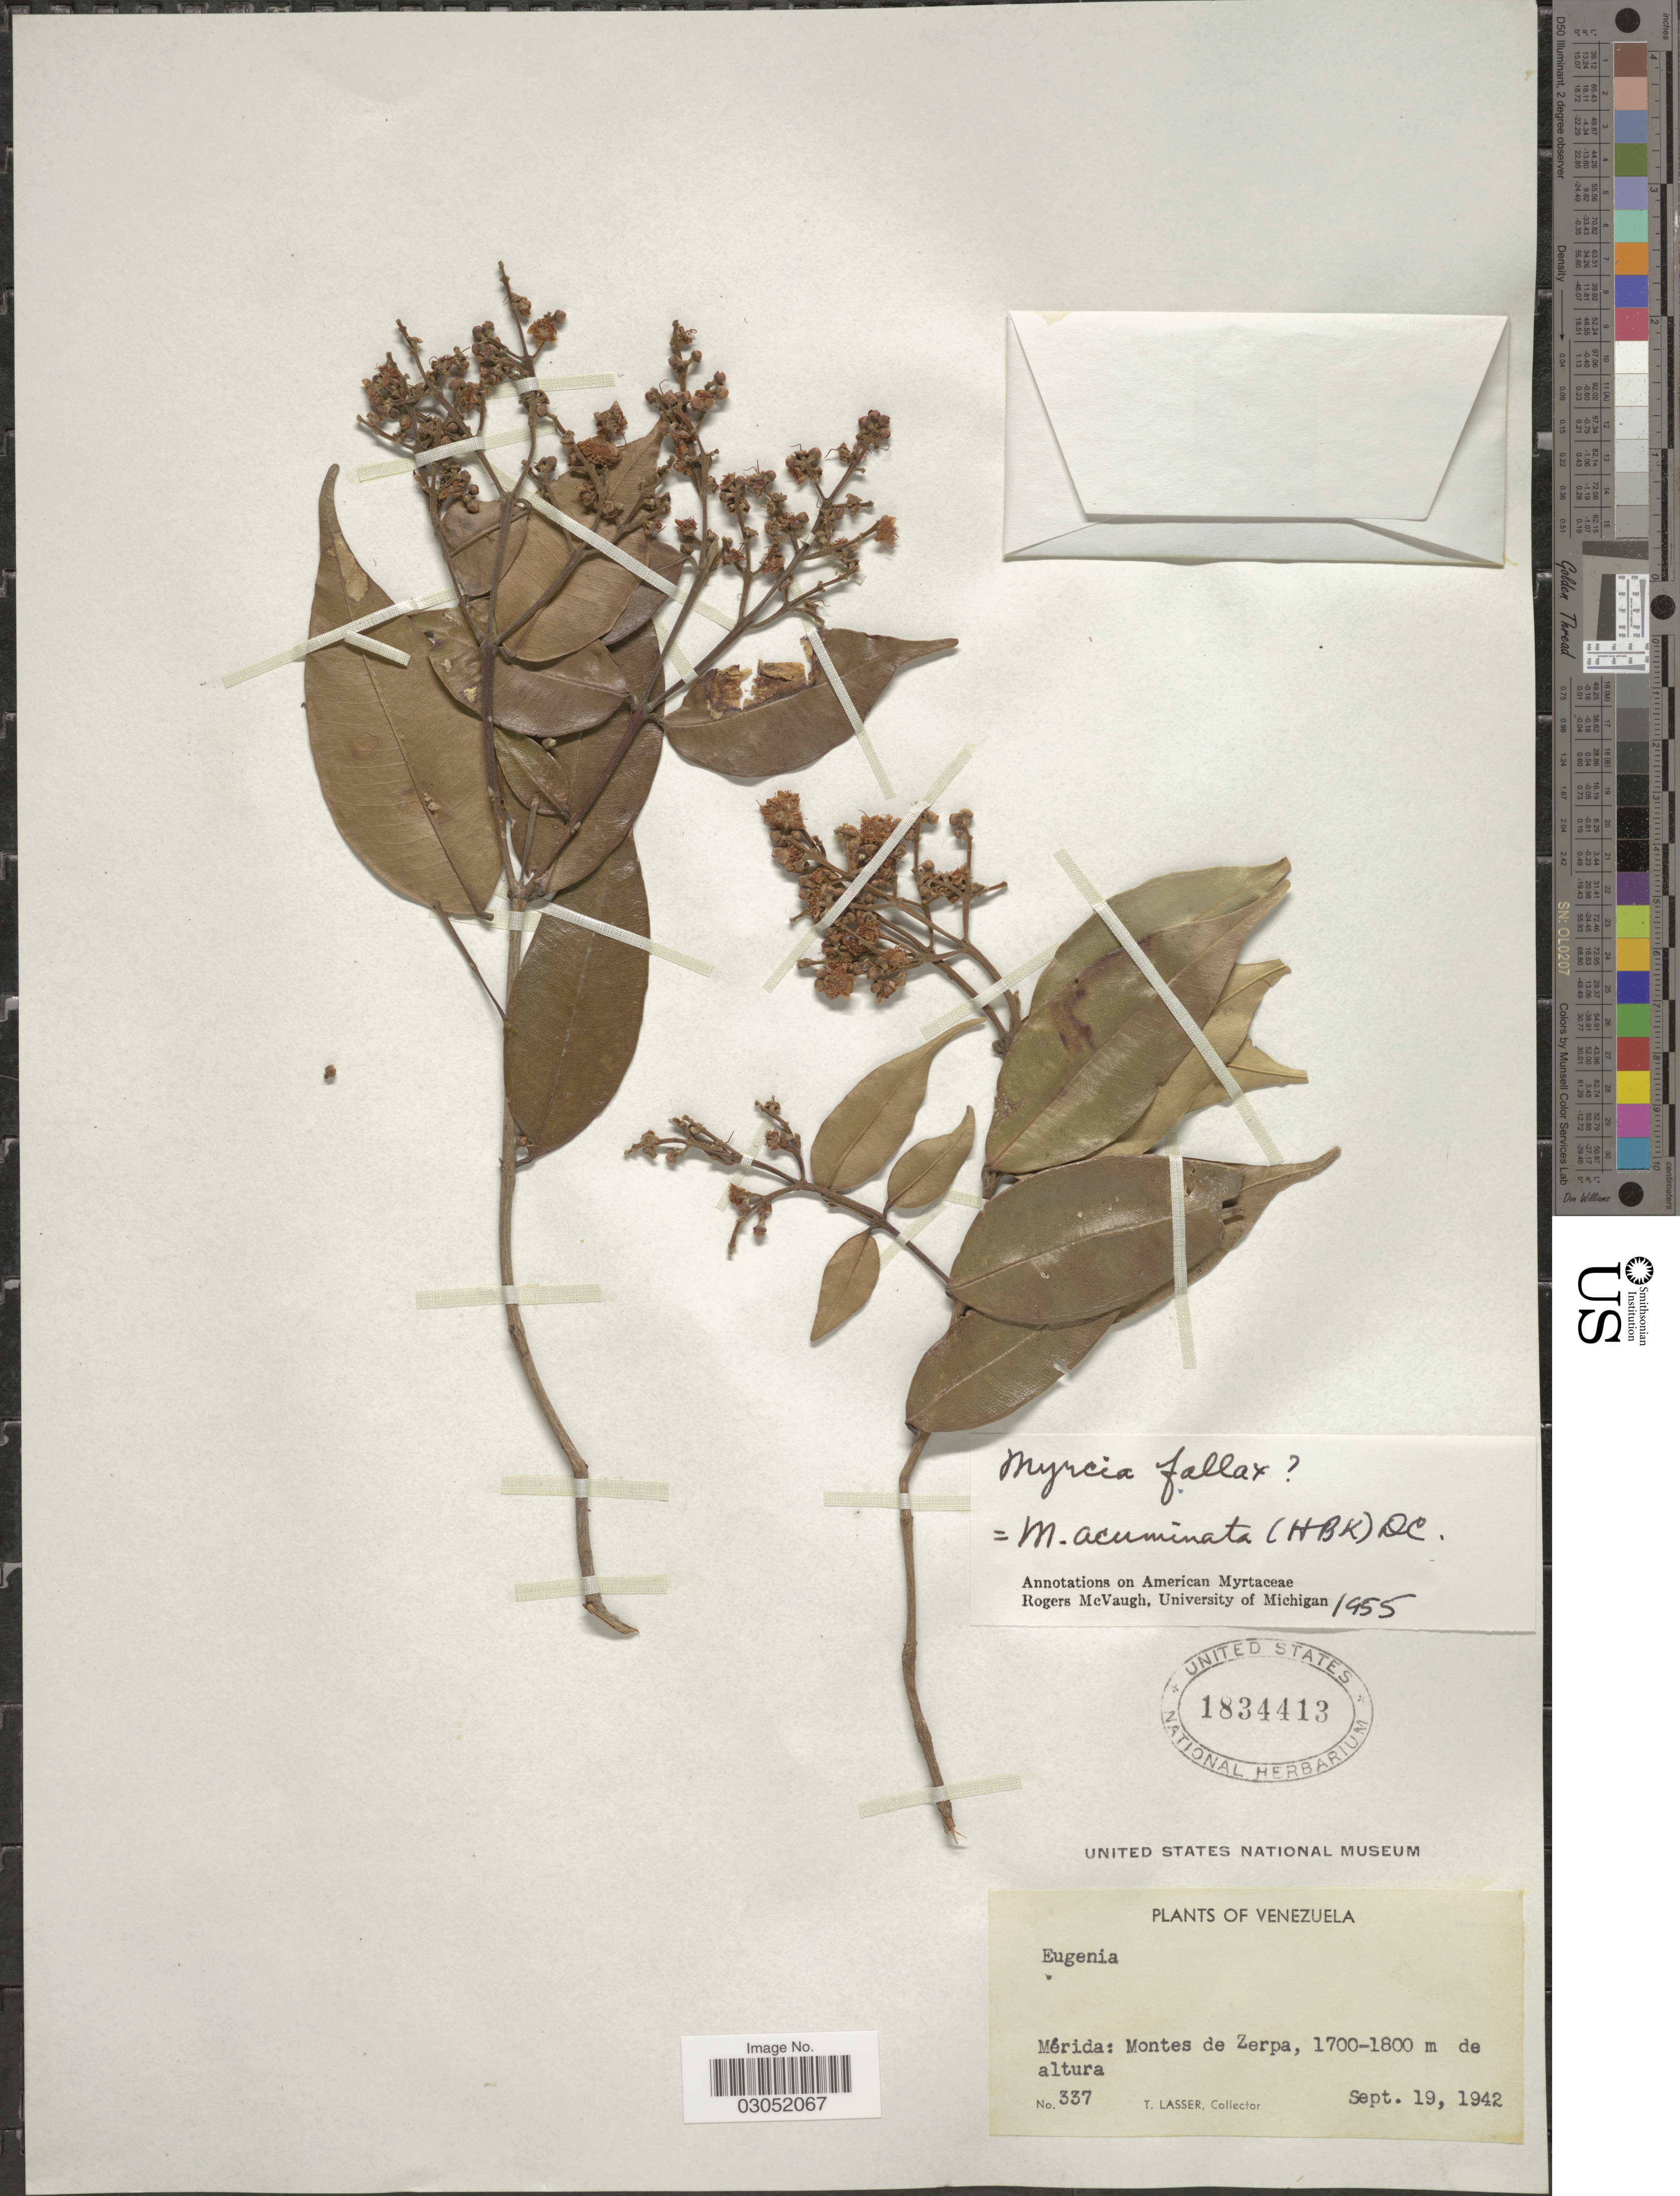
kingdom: Plantae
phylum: Tracheophyta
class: Magnoliopsida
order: Myrtales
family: Myrtaceae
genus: Myrcia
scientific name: Myrcia acuminata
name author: (Kunth) DC.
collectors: T. Lasser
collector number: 337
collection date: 1942-09-19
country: Venezuela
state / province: Mérida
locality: Montes de Zerpa.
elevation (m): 1700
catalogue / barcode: US 1834413